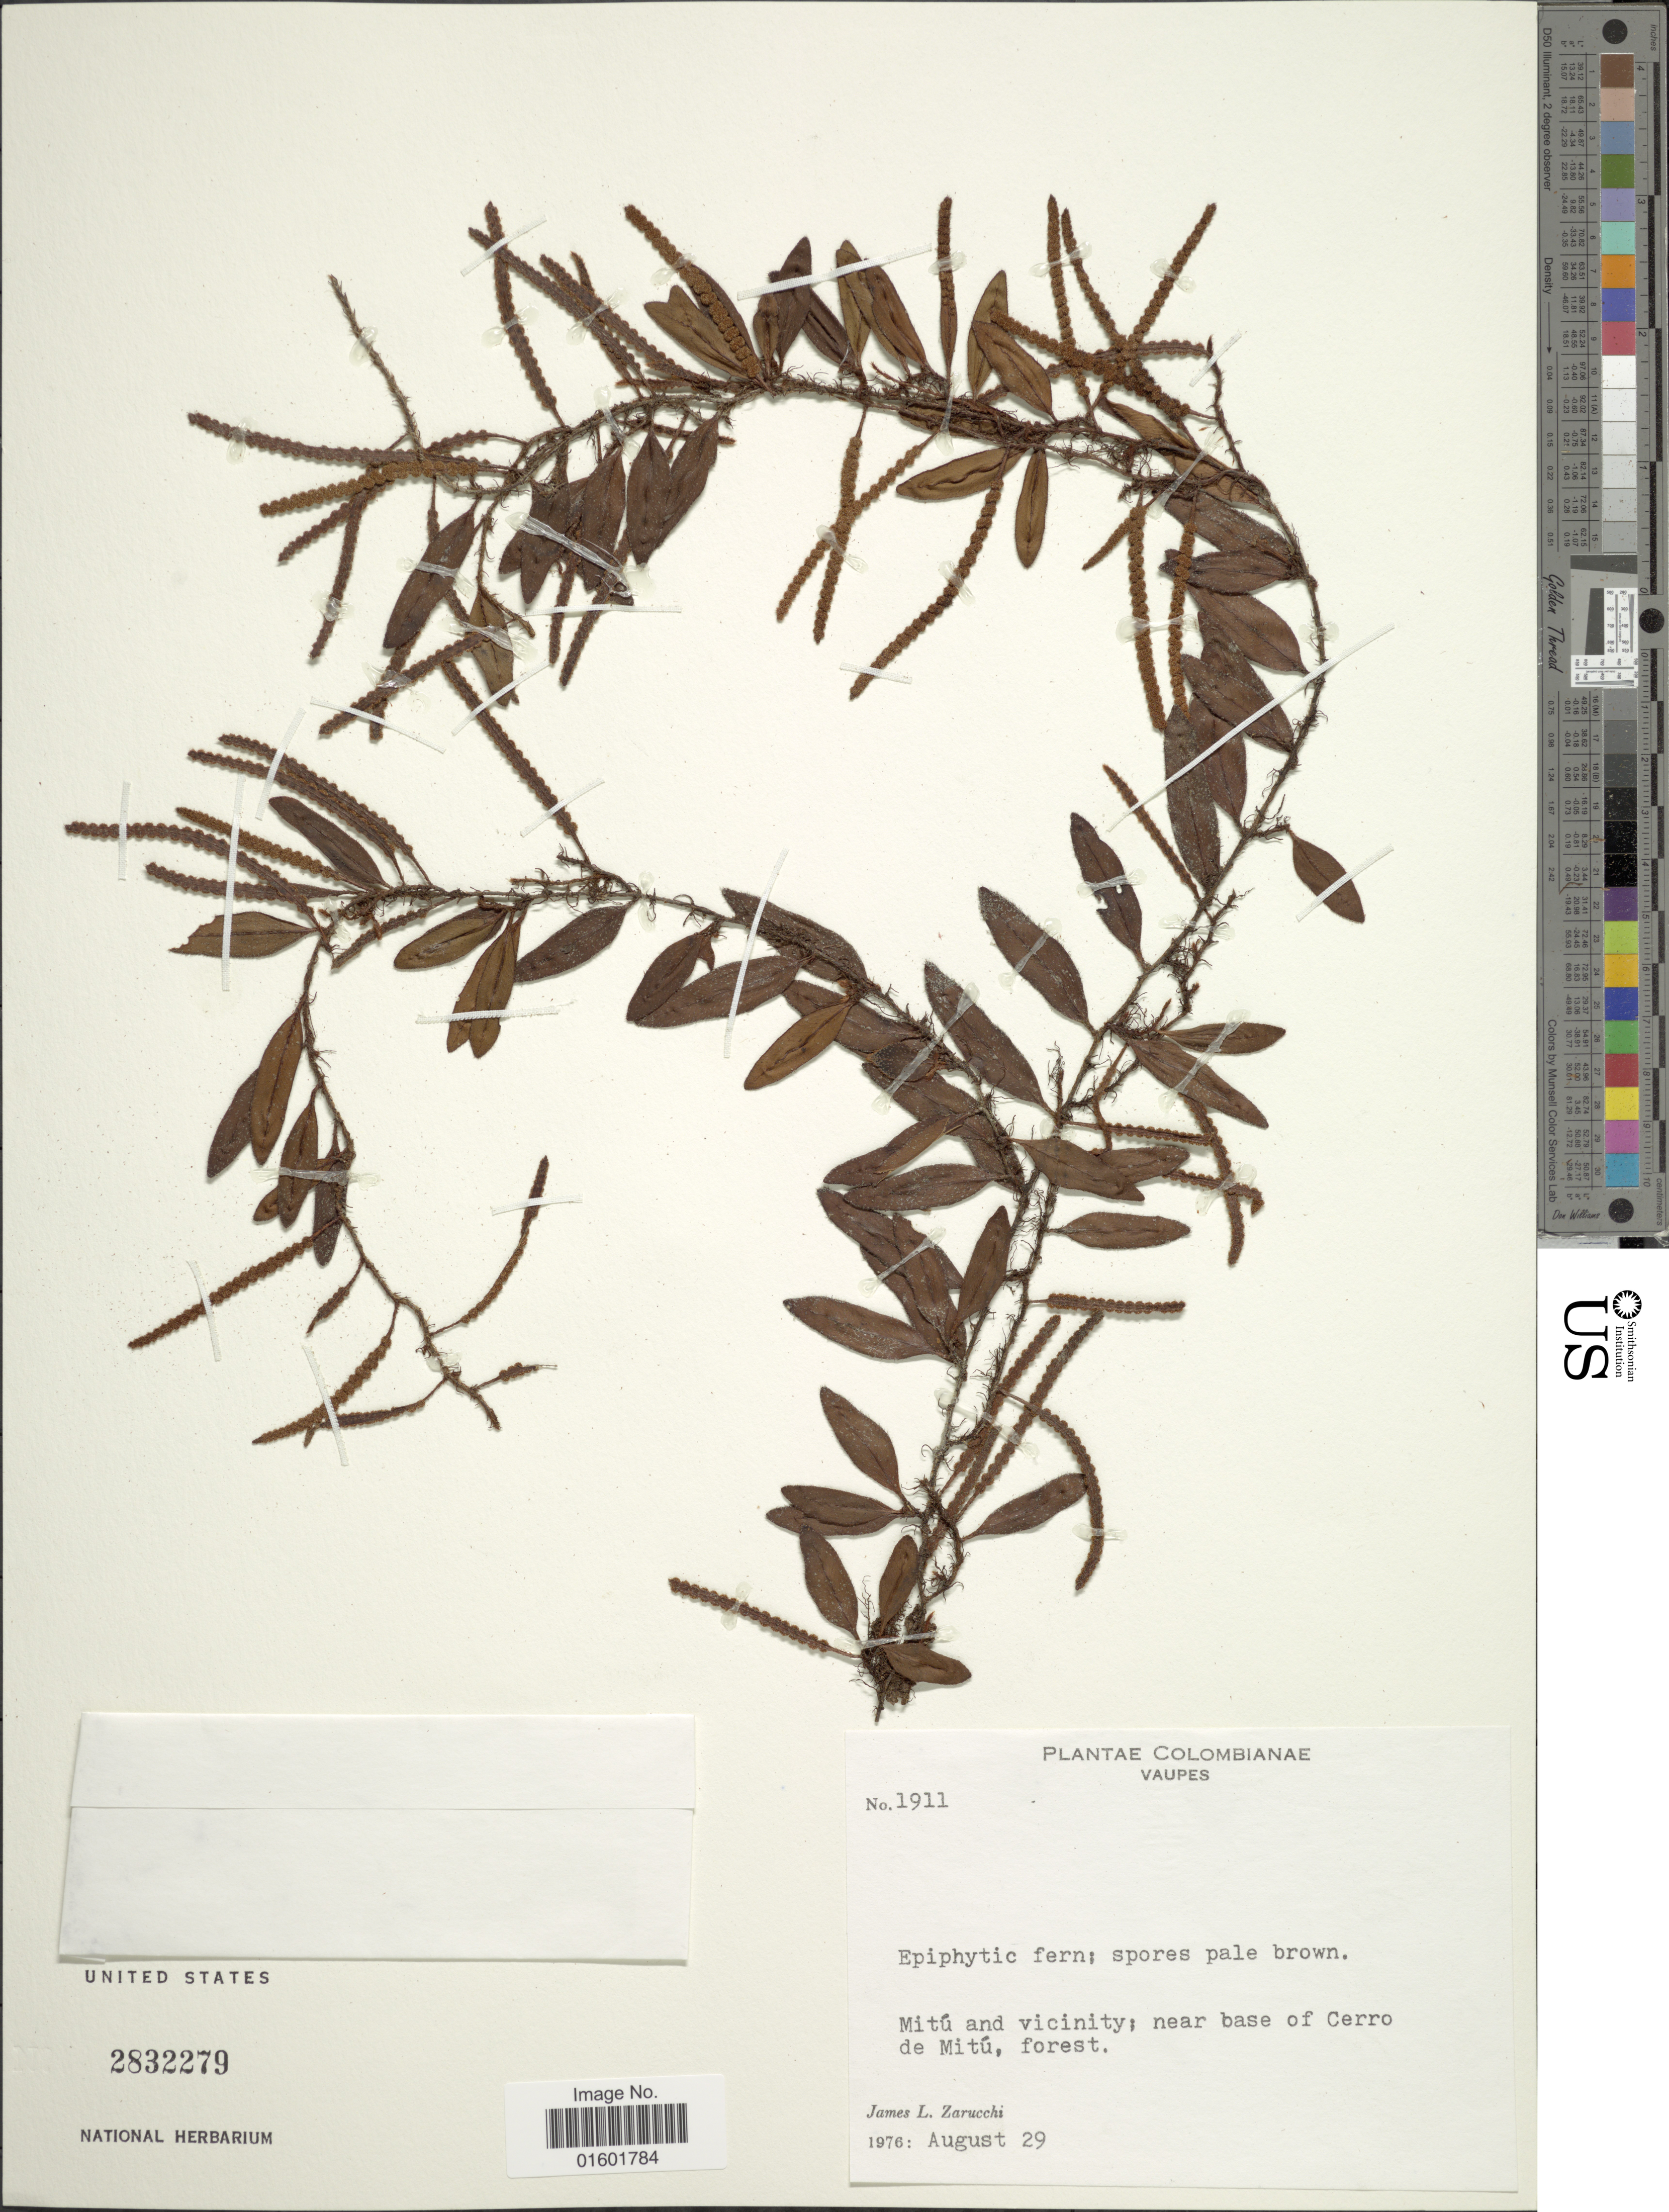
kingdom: Plantae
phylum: Tracheophyta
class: Polypodiopsida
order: Polypodiales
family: Polypodiaceae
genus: Microgramma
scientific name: Microgramma reptans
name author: (Cav.) A.R. Sm.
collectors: J. L. Zarucchi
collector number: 1911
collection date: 1976-08-29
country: Colombia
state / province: Vaupés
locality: Mitu and vicinity; near base of Cerro de Mitu, forest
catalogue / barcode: US 2832279